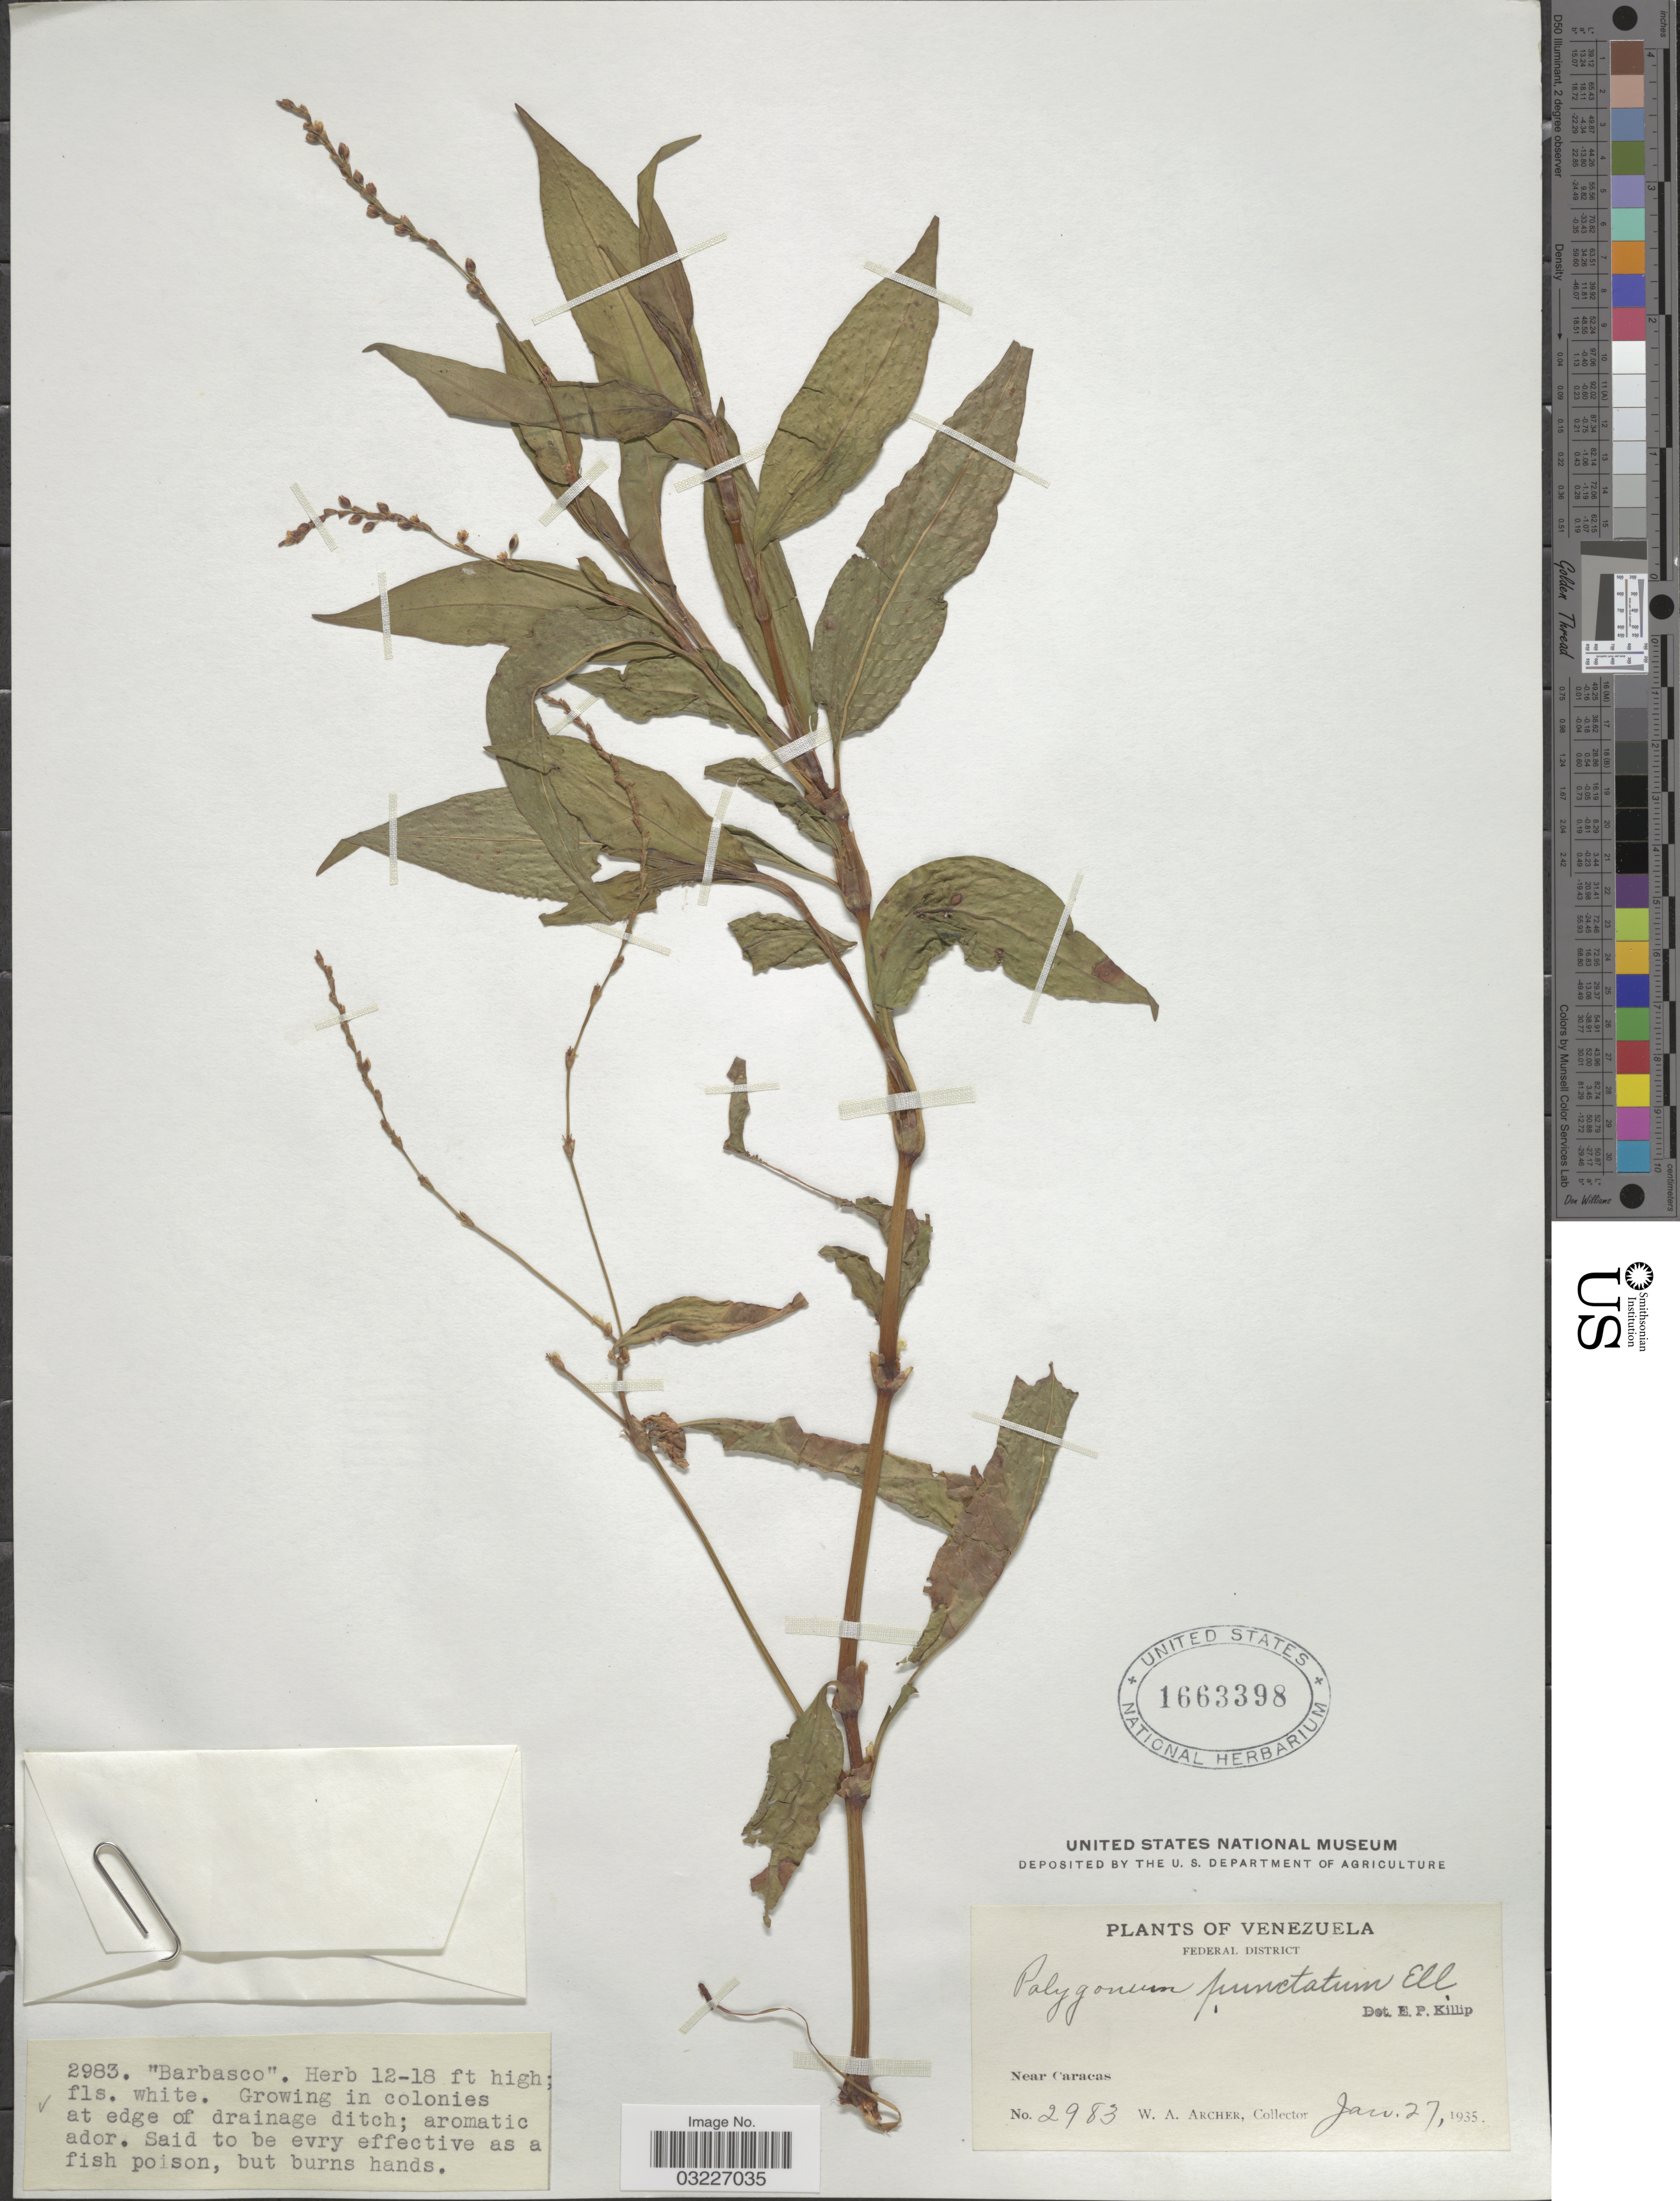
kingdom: Plantae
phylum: Tracheophyta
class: Magnoliopsida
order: Caryophyllales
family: Polygonaceae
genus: Polygonum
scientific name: Polygonum opelousanum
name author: Riddell ex Small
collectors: W. Archer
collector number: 2983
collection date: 1935-01-27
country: Venezuela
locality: Federal District. Near Caracas.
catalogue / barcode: US 1663398